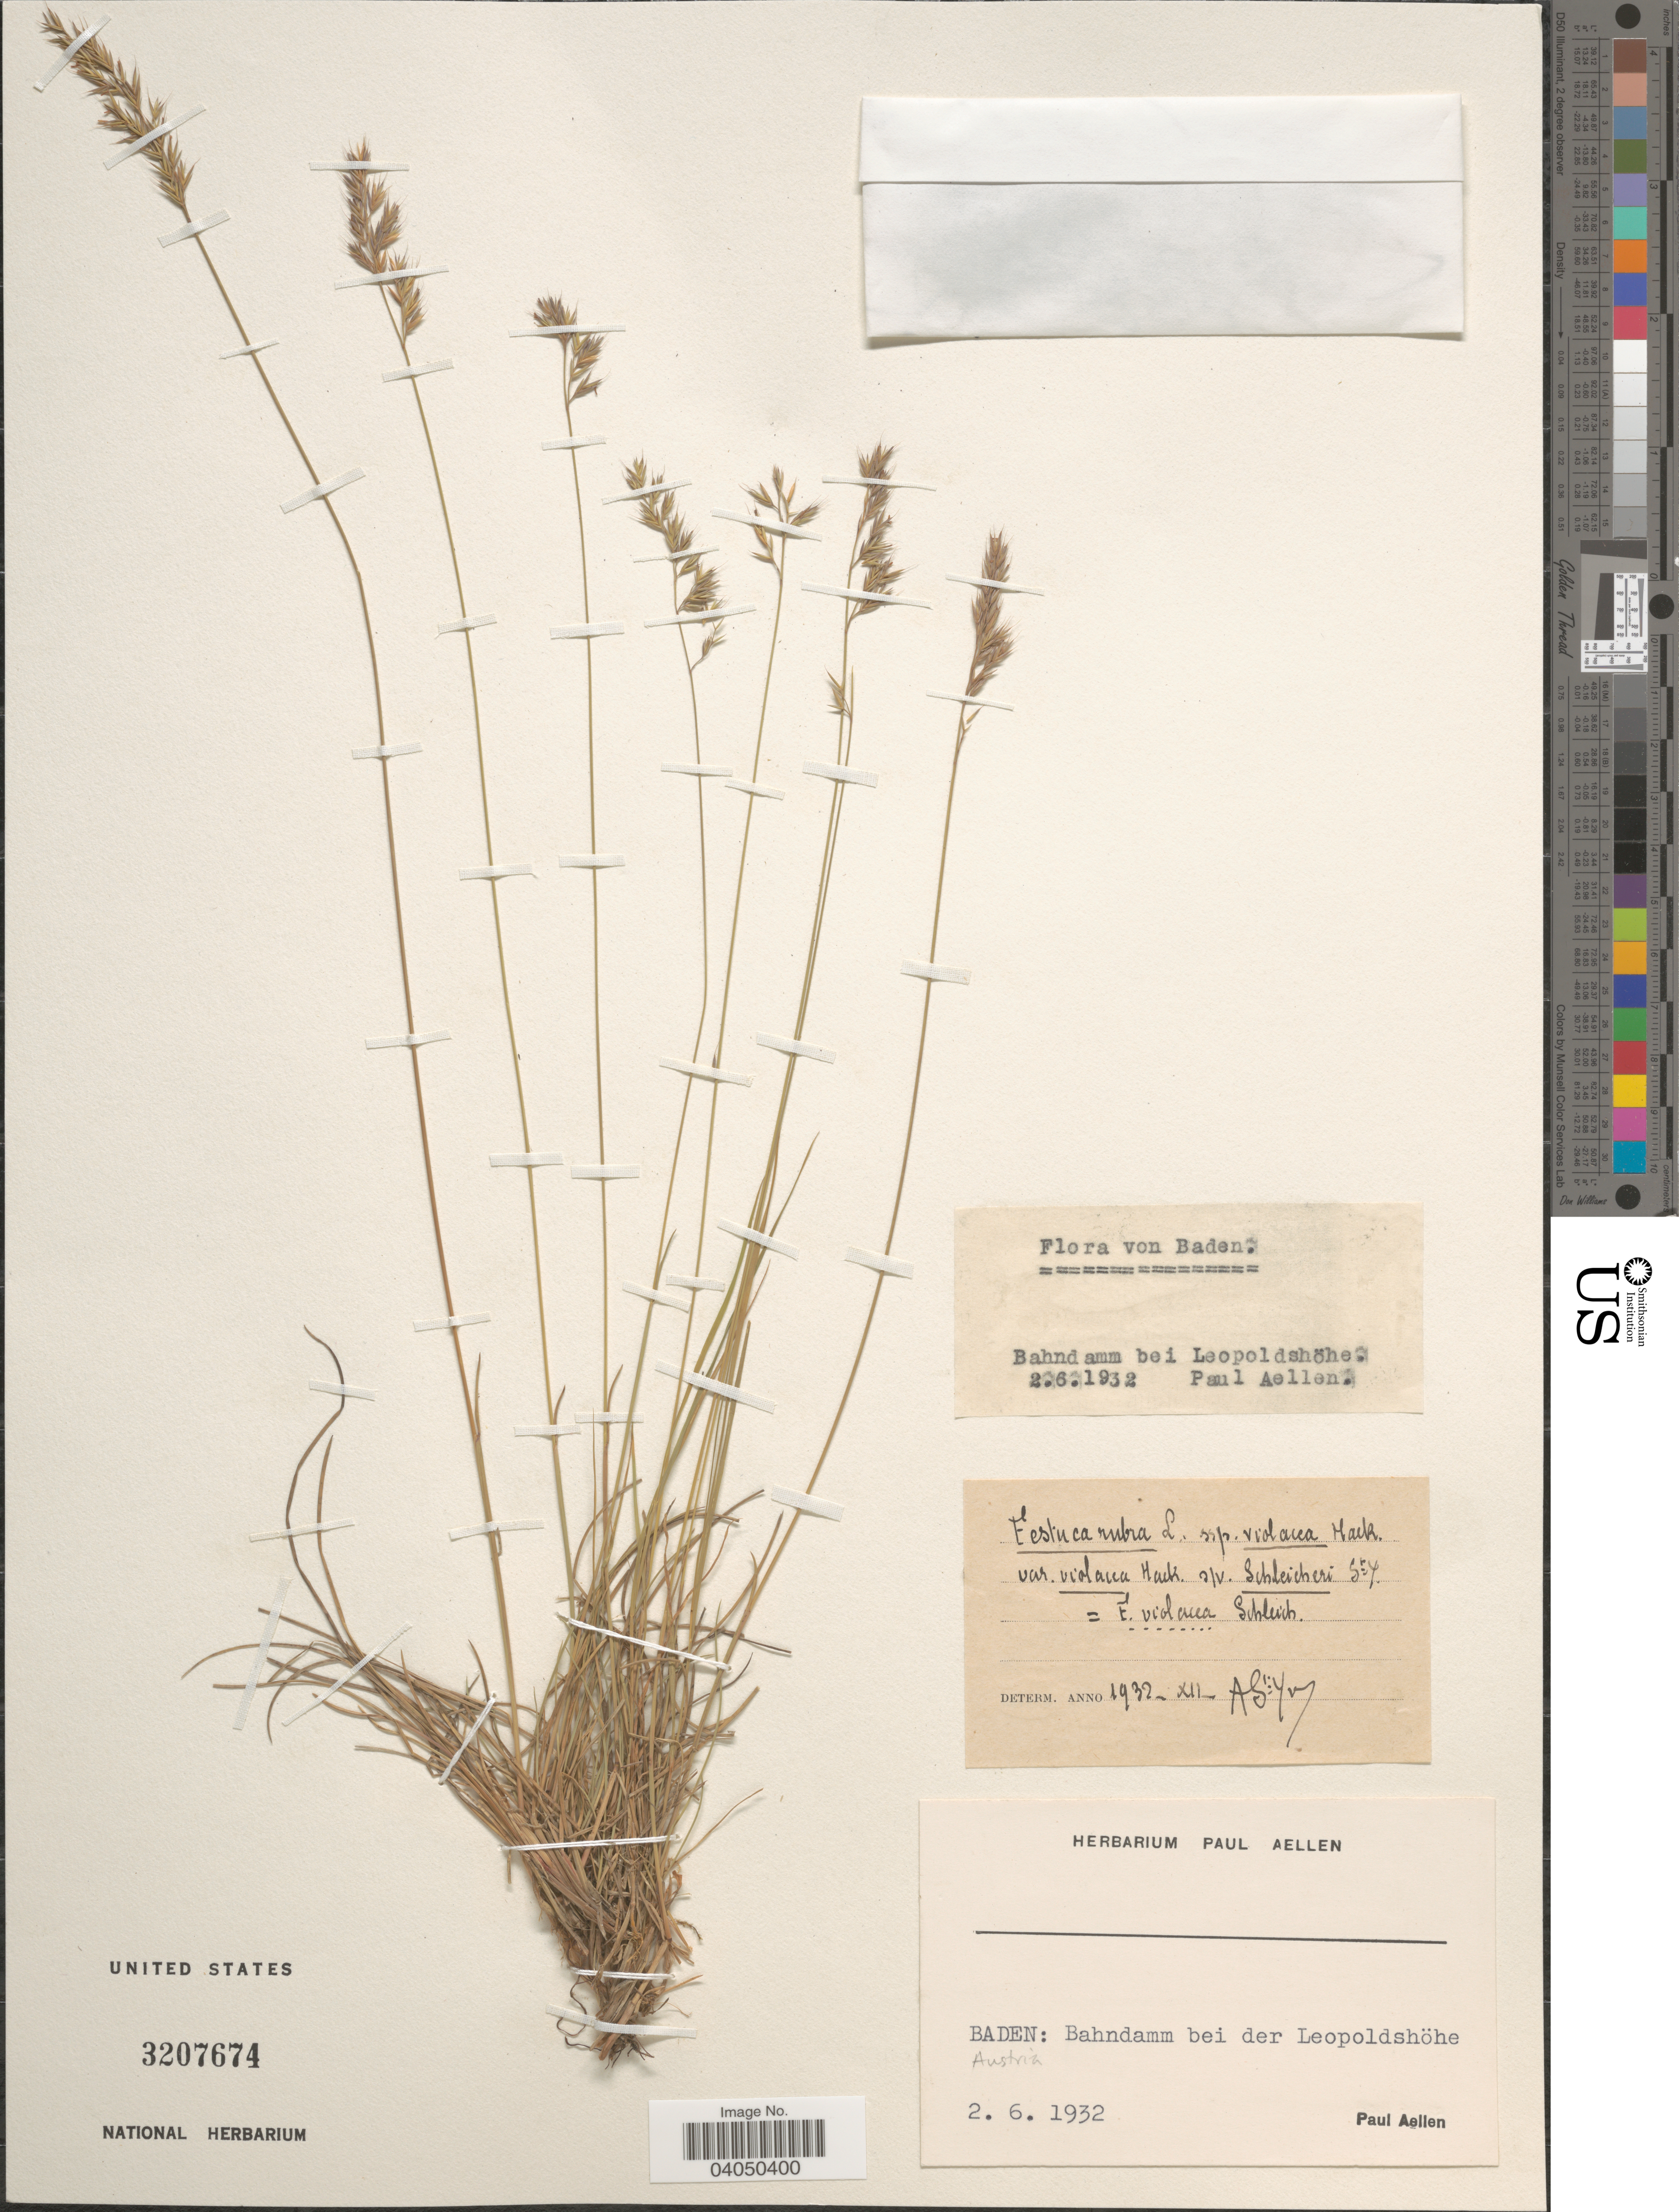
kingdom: Plantae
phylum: Tracheophyta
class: Liliopsida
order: Poales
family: Poaceae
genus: Festuca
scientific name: Festuca violacea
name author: Gaudin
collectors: P. Aellen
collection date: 1932-06-02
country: Austria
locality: Baden. Bahndamm bei der Leopoldshöhe.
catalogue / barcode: US 3207674